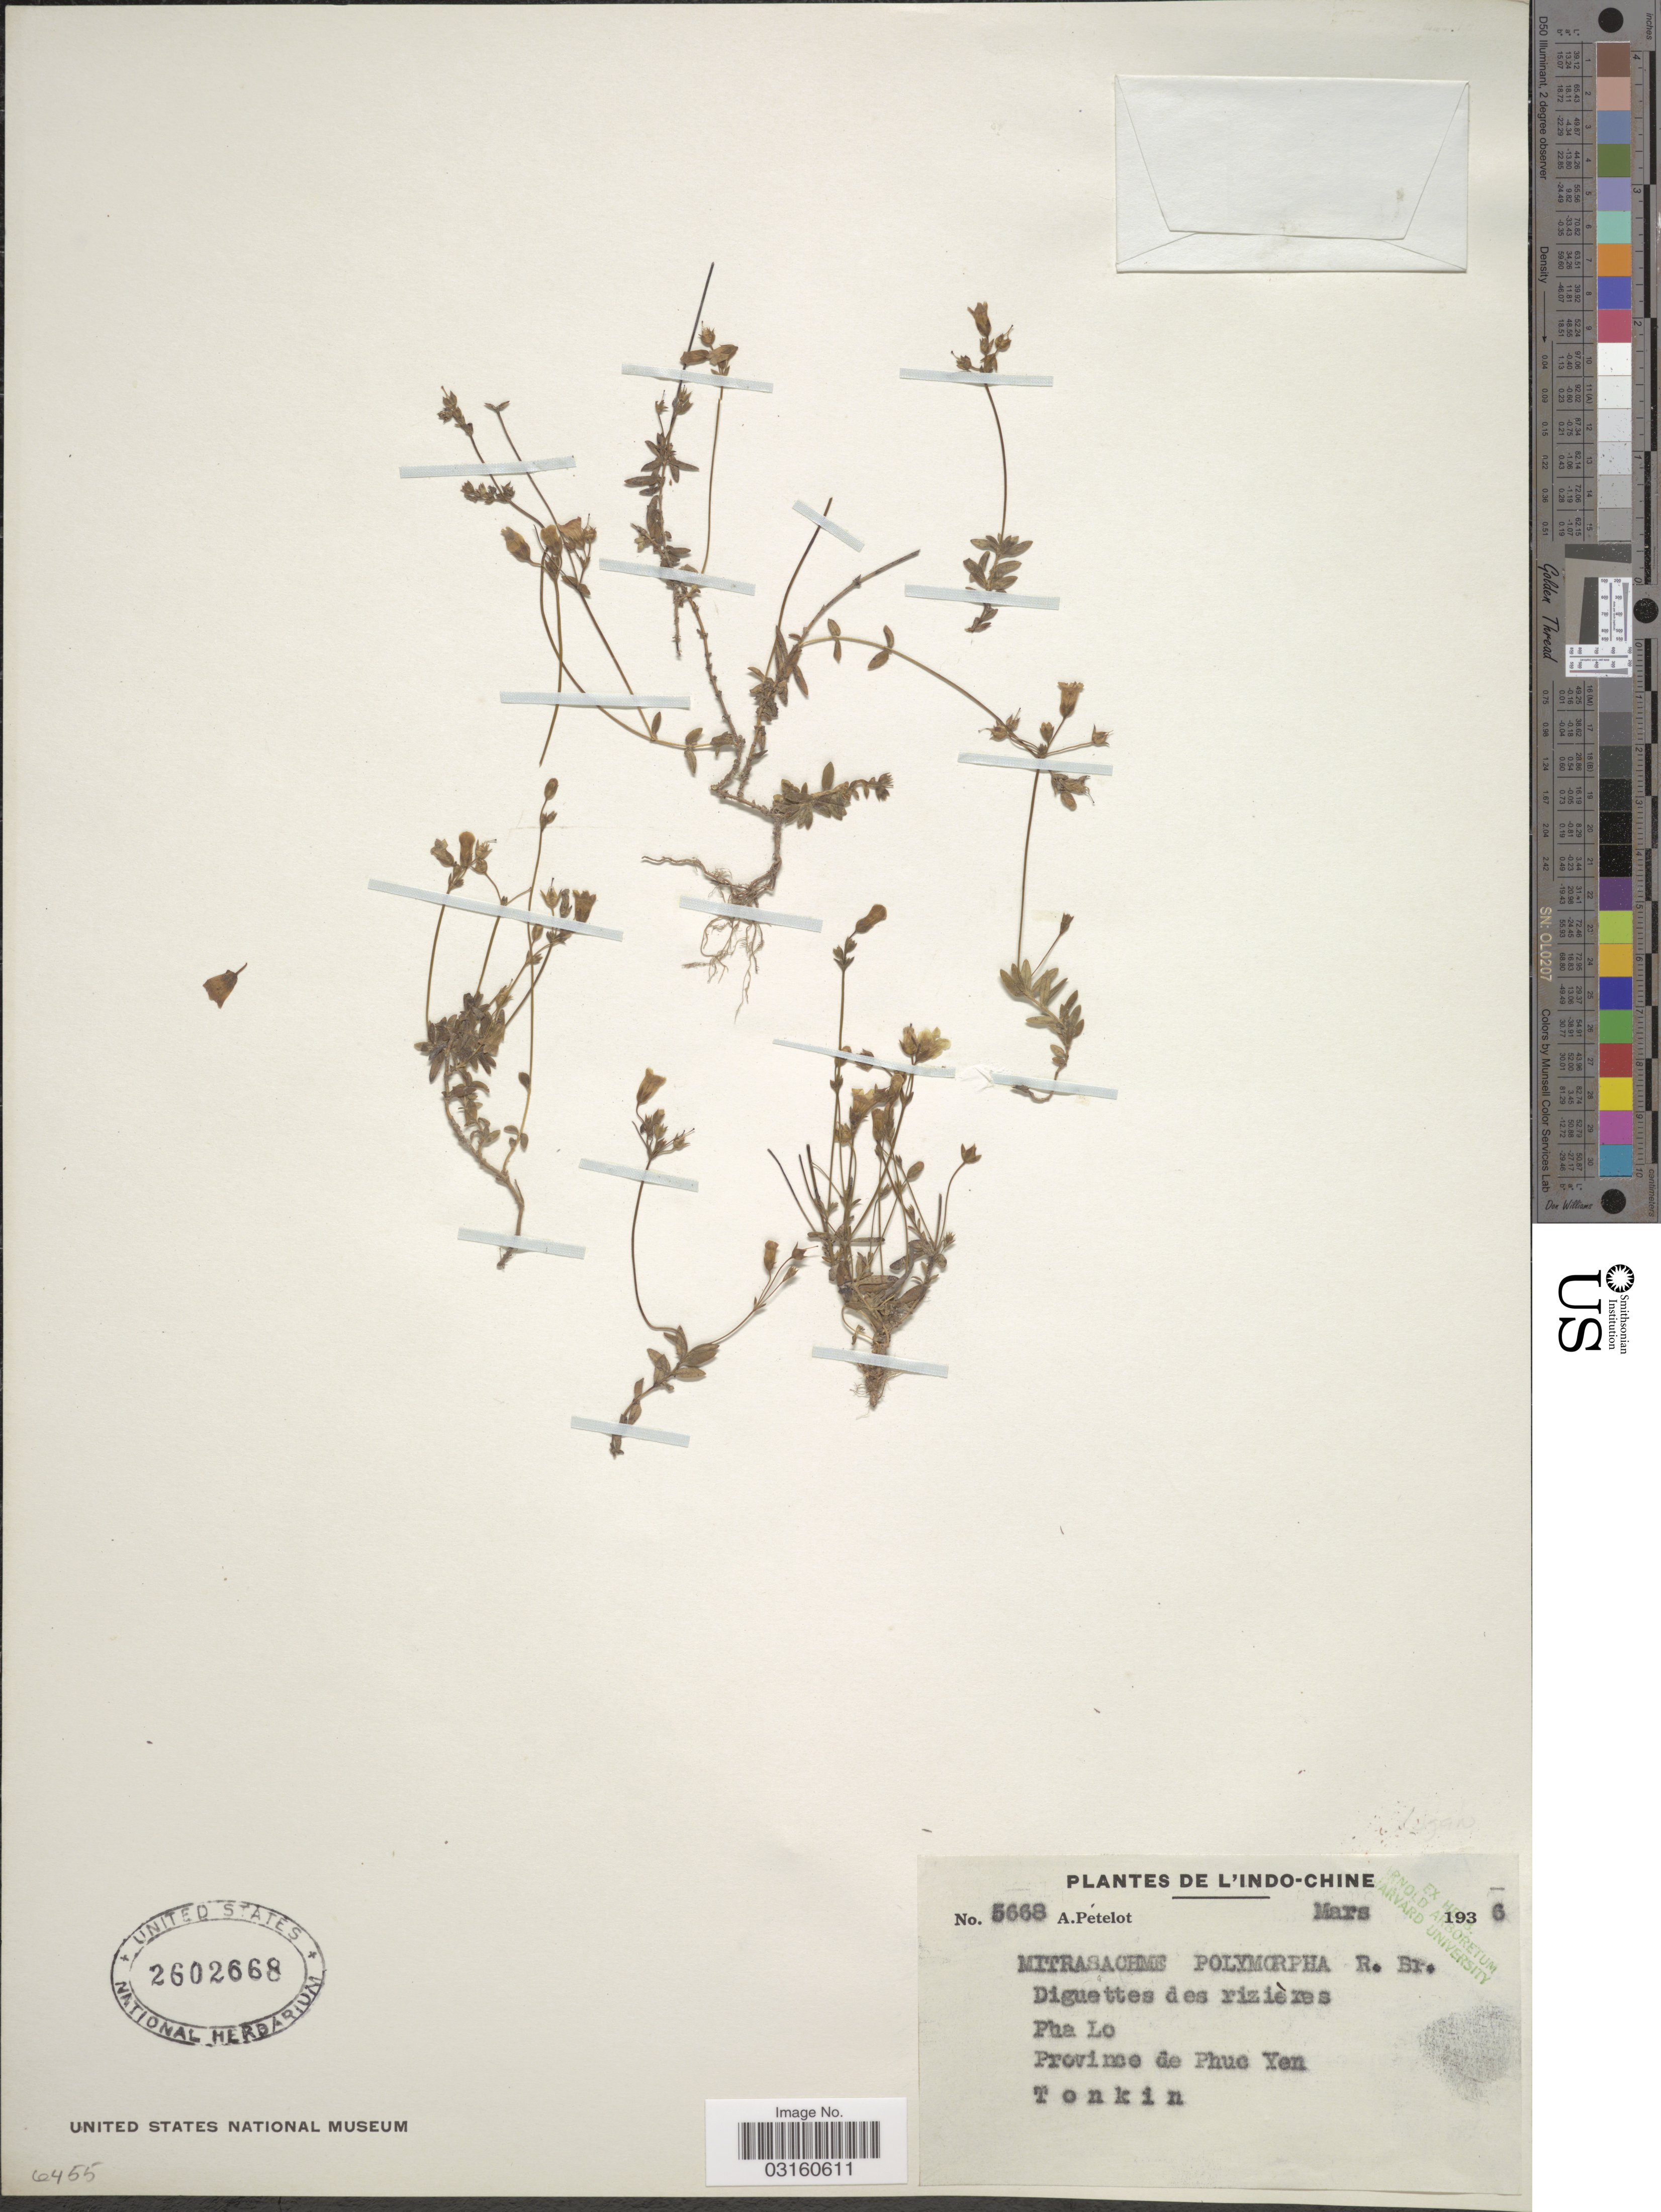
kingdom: Plantae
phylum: Tracheophyta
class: Magnoliopsida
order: Gentianales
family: Loganiaceae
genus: Mitrasacme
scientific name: Mitrasacme polymorpha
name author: R. Br.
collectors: A. Petelot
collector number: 5668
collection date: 1936-03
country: Vietnam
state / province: Phu Yen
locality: Indo-Chine. Diguettes des rizières. Pha Lo. Province de Phuc Yen. Tonkin.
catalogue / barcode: US 2602668